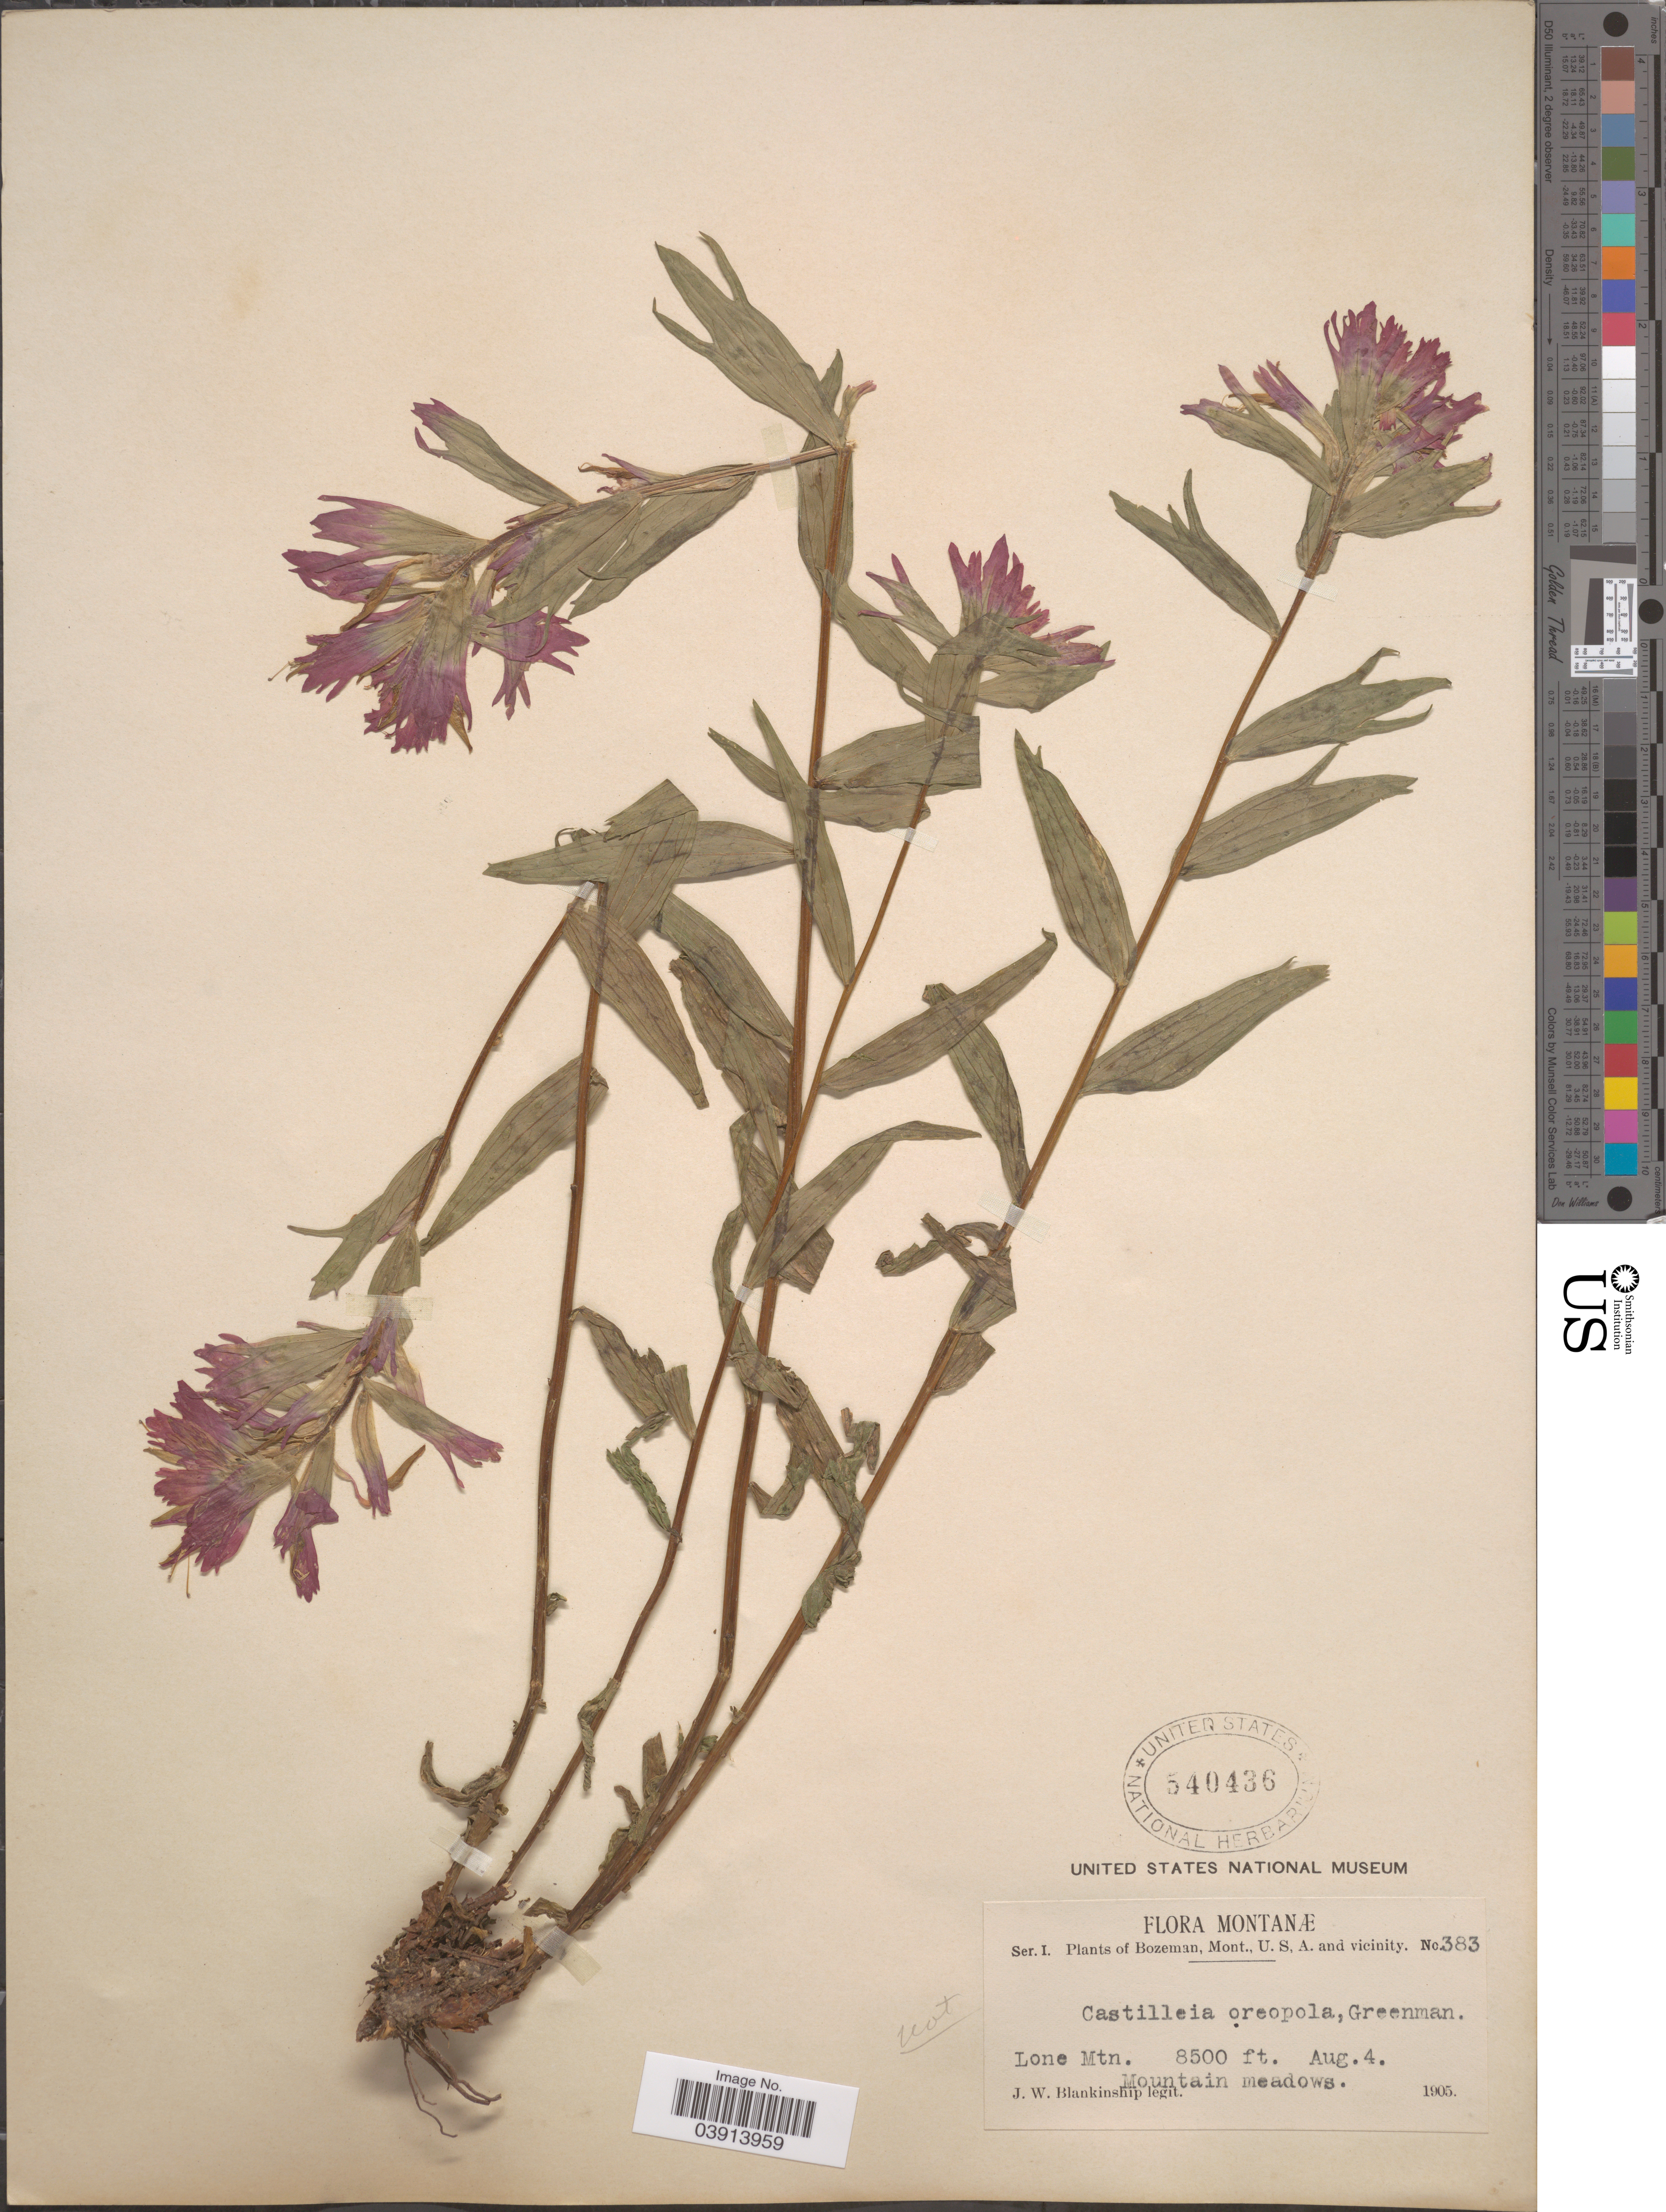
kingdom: Plantae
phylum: Tracheophyta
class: Magnoliopsida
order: Lamiales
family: Orobanchaceae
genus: Castilleja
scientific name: Castilleja rhexiifolia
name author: Rydb.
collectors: J. W. Blankinship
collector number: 383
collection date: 1905-08-04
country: United States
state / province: Montana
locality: Bozeman, and vicinity. Lone Mtn. Mountain meadows.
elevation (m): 2591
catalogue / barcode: US 540436